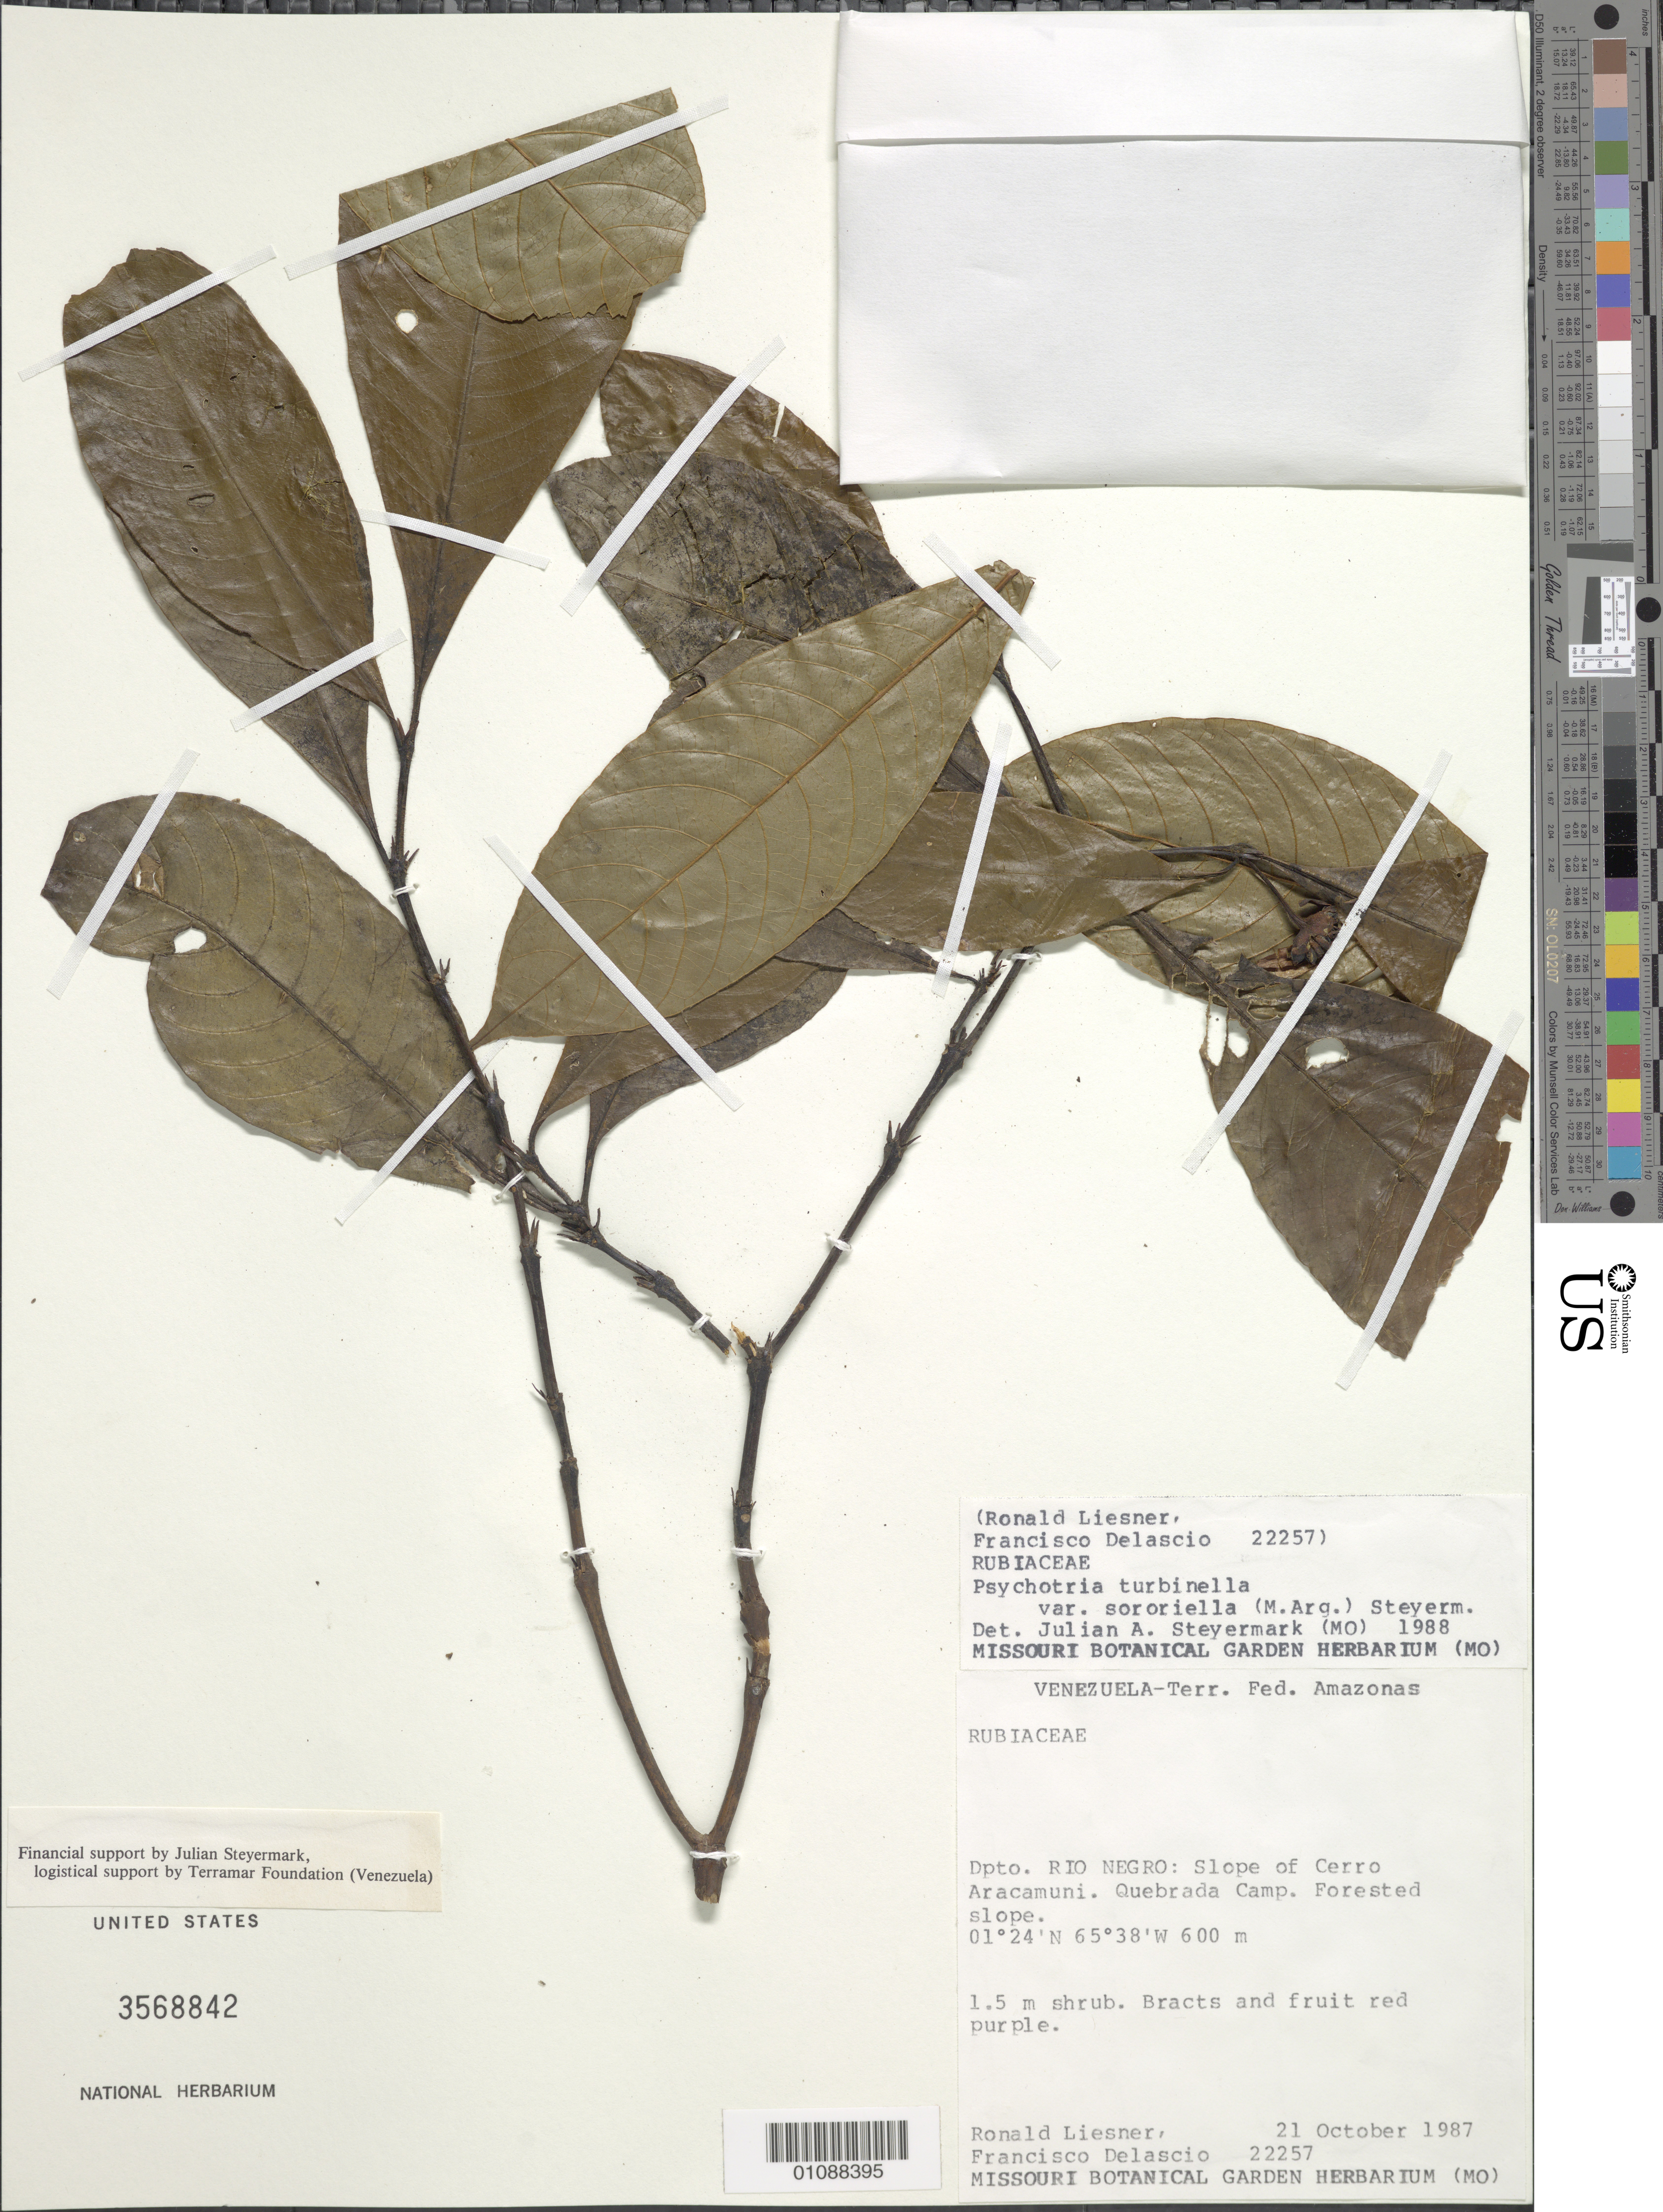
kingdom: Plantae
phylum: Tracheophyta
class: Magnoliopsida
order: Gentianales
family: Rubiaceae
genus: Psychotria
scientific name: Psychotria turbinella var. sororiella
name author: (Müll. Arg.) Steyerm.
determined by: Steyermark, Julian A., (VEN)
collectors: R. L. Liesner & F. Delascio C.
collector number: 22257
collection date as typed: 21-Oct-87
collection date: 1987-10-21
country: Venezuela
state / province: Amazonas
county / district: Río Negro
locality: Cerro Aracamuni, slope, Quebrada camp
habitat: Forested slope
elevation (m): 600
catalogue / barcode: US 3568842